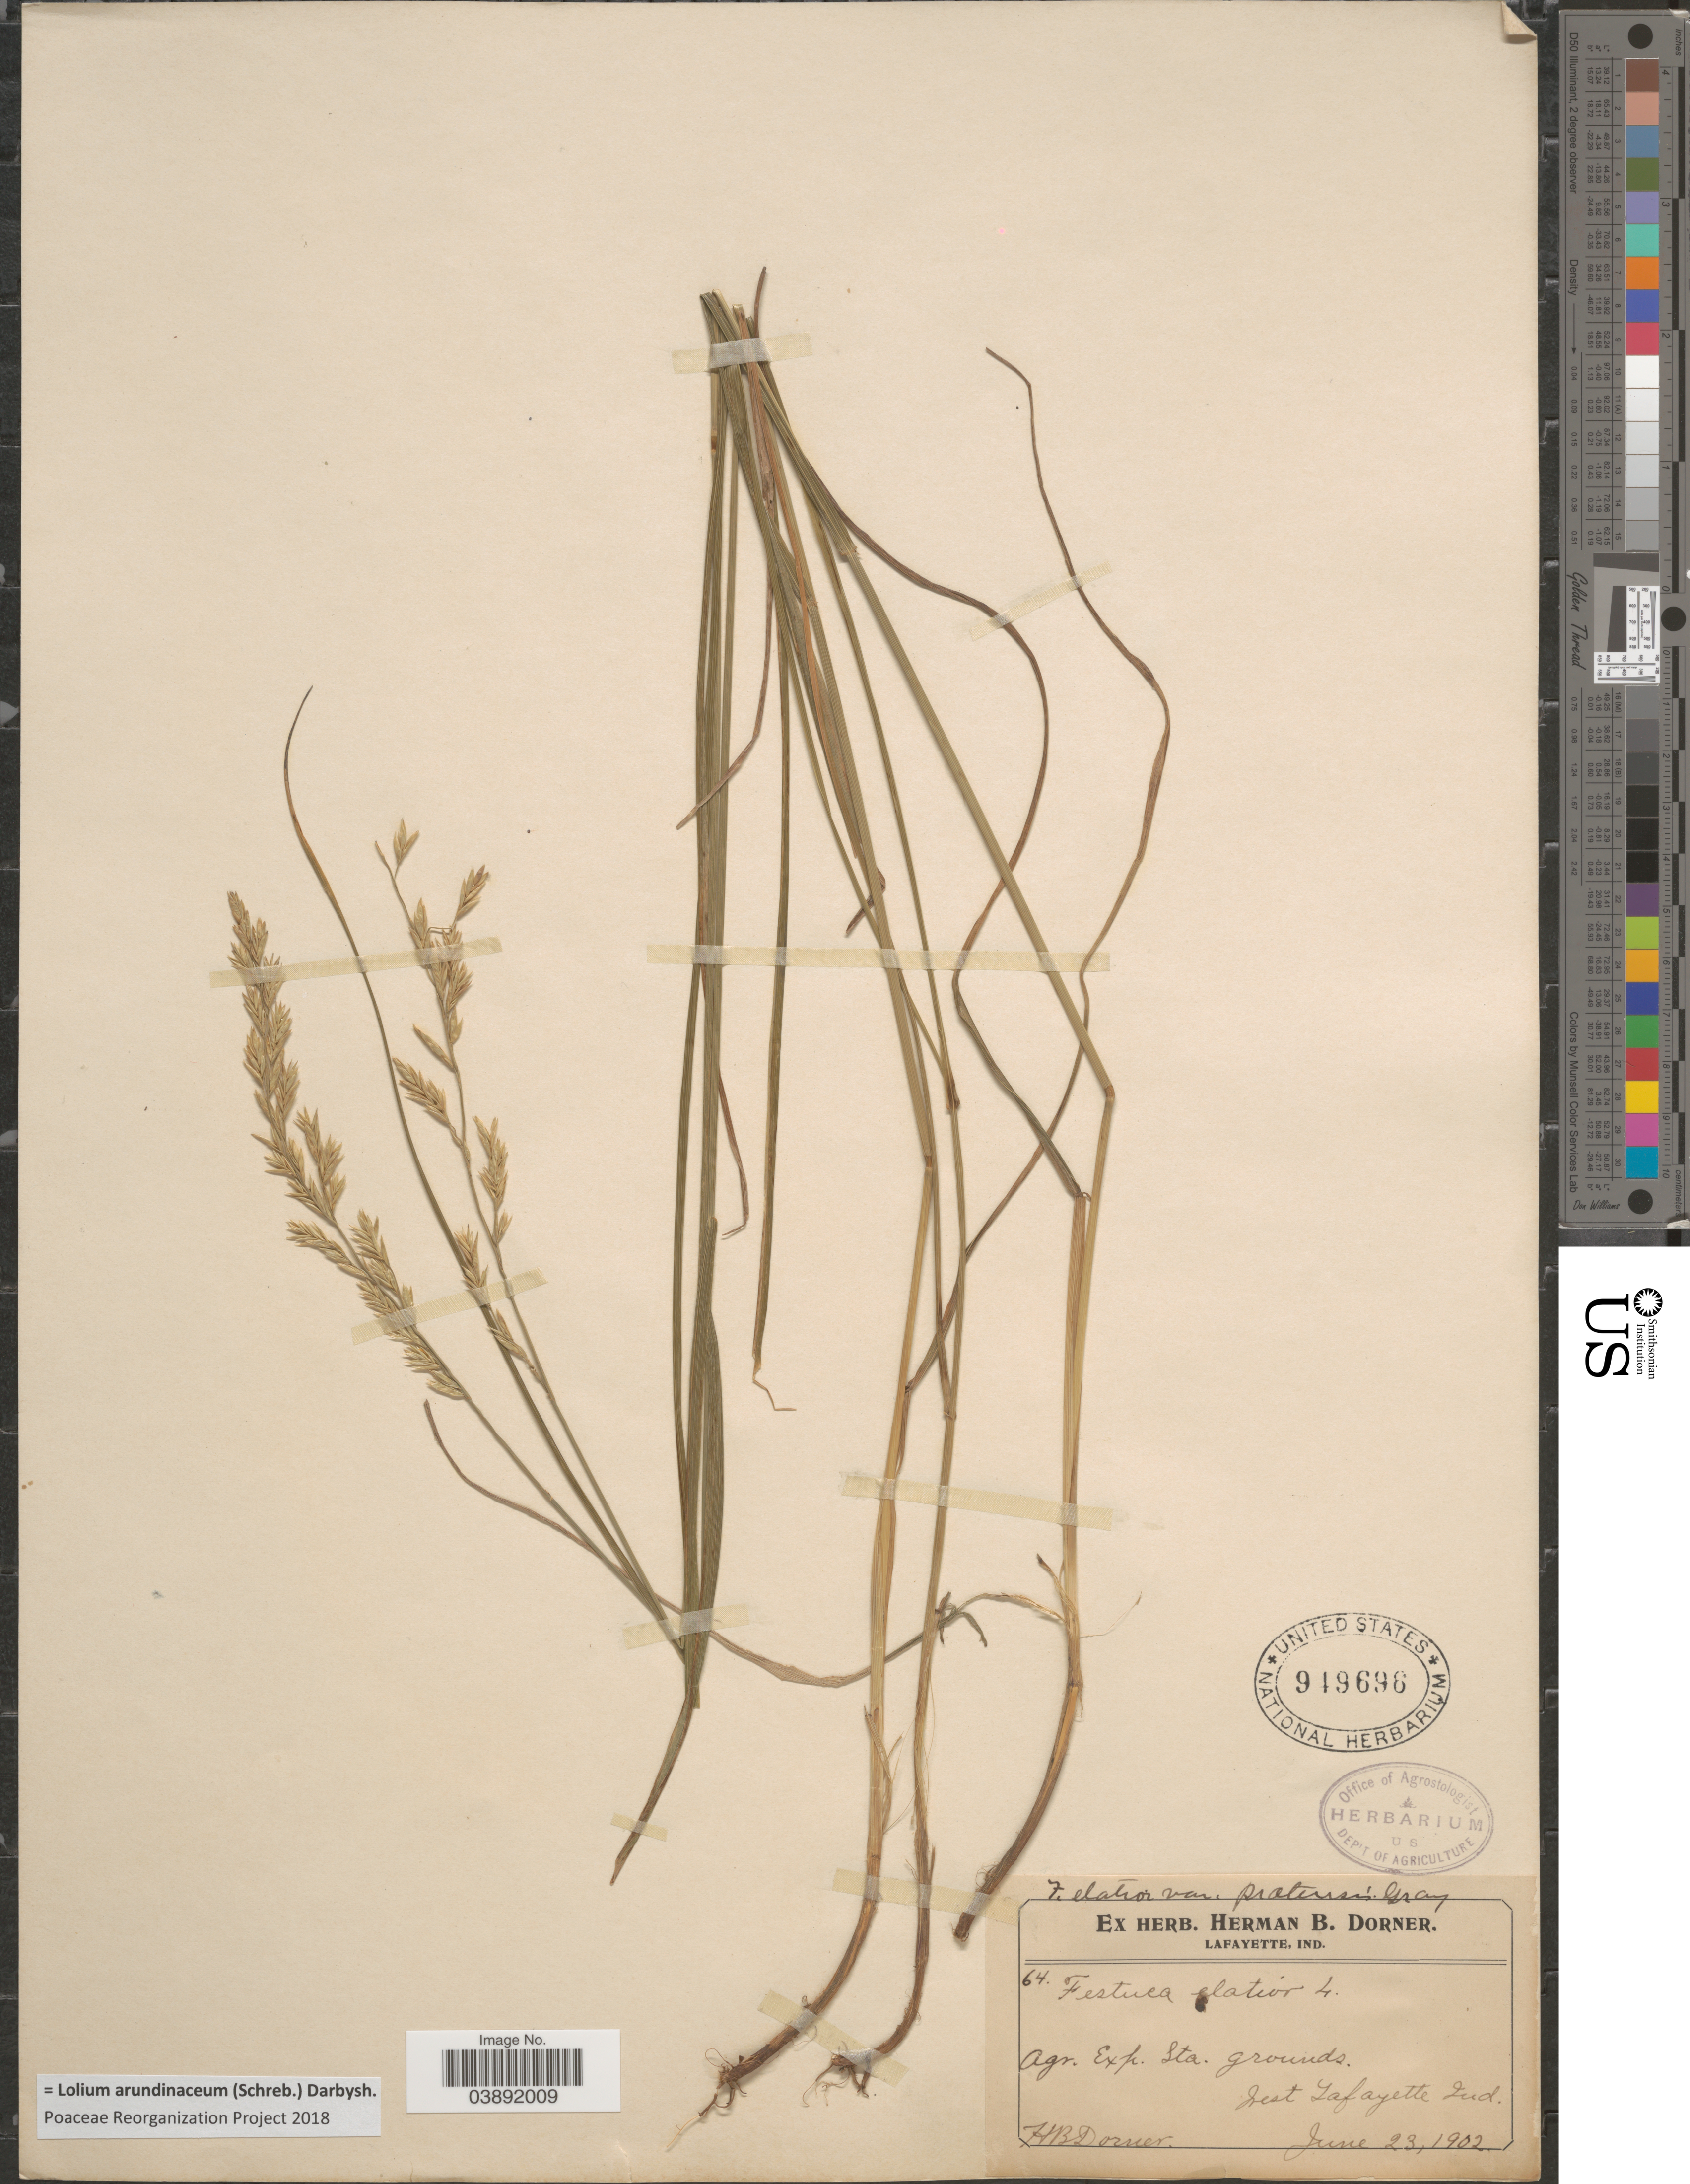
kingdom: Plantae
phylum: Tracheophyta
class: Liliopsida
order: Poales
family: Poaceae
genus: Lolium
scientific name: Lolium arundinaceum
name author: (Schreb.) Darbysh.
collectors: H. Dorner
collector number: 64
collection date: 1902-06-23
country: United States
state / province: Indiana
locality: Agr. Exp. Sta. grounds. West Lafayette Ind.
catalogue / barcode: US 949696